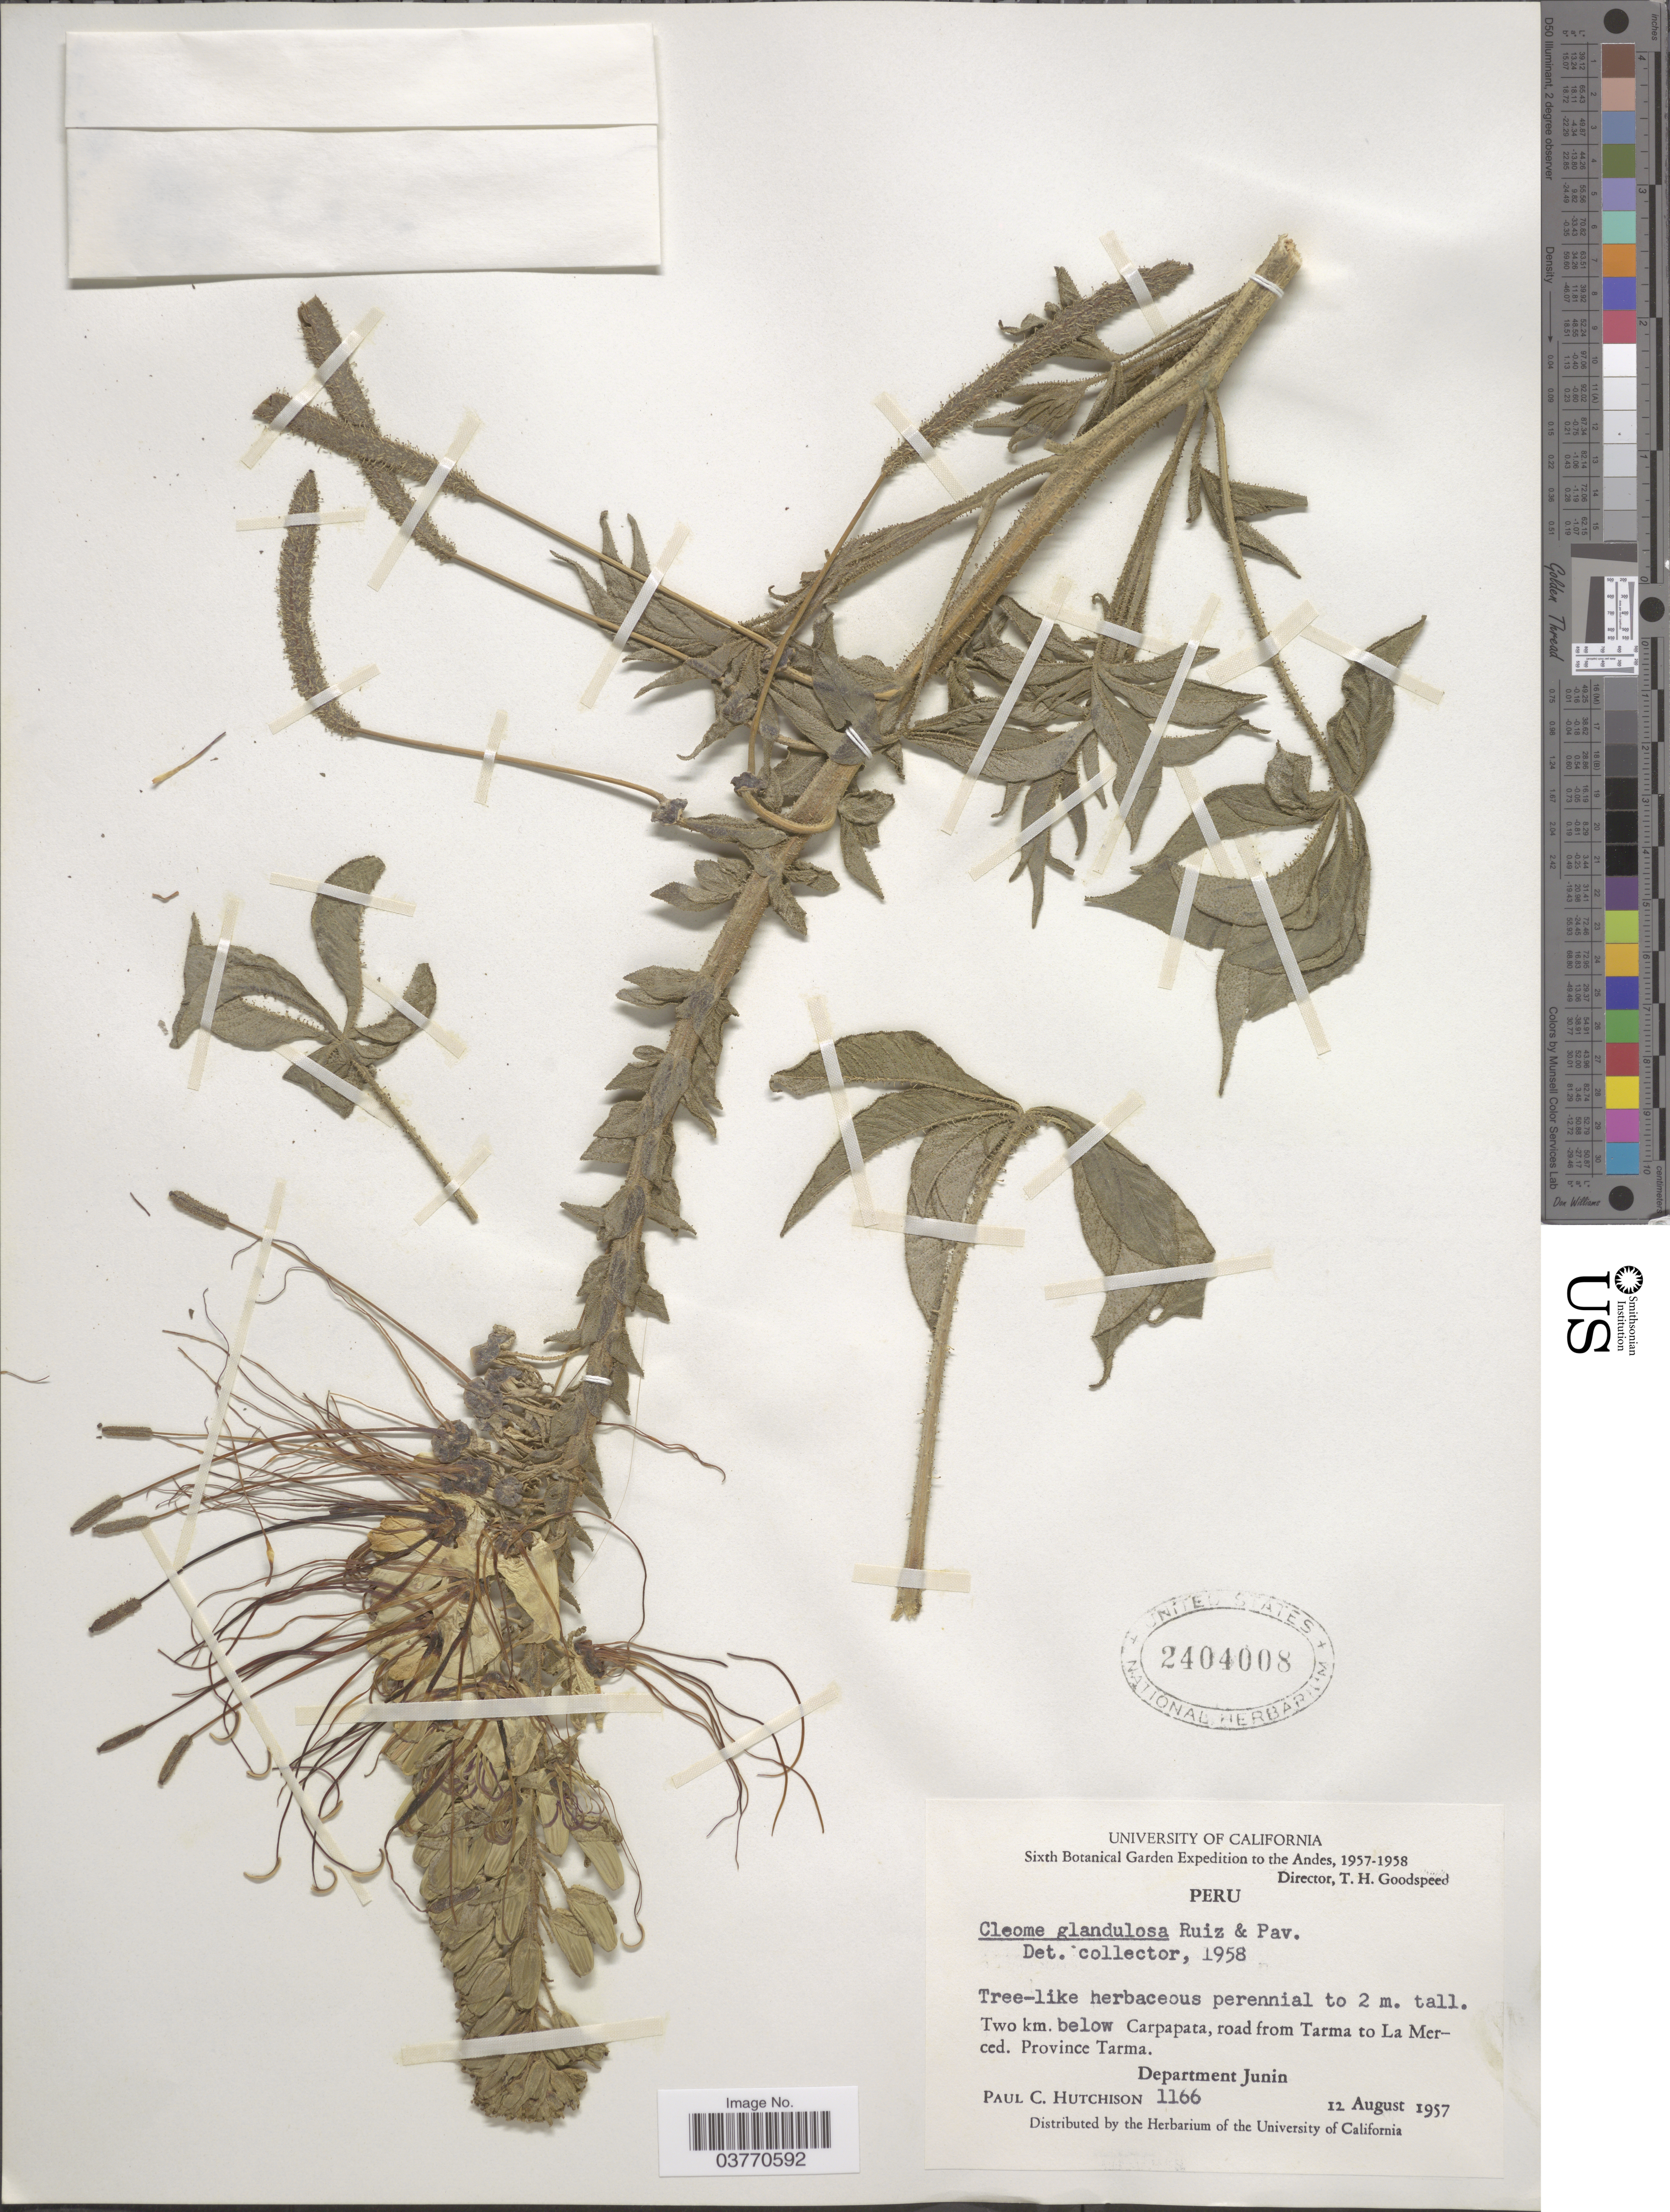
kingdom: Plantae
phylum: Tracheophyta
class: Magnoliopsida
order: Brassicales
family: Cleomaceae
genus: Andinocleome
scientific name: Andinocleome glandulosa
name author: (Ruiz & Pav. ex DC.) Iltis ex E.M. McGinty & Roalson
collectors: P. C. Hutchison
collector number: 1166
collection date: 1957-08-12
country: Peru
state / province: Junín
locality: The Andes. Two km. below Carpapata, road from Tarma to La Merced. Province Tarma. Department Junin.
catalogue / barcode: US 2404008